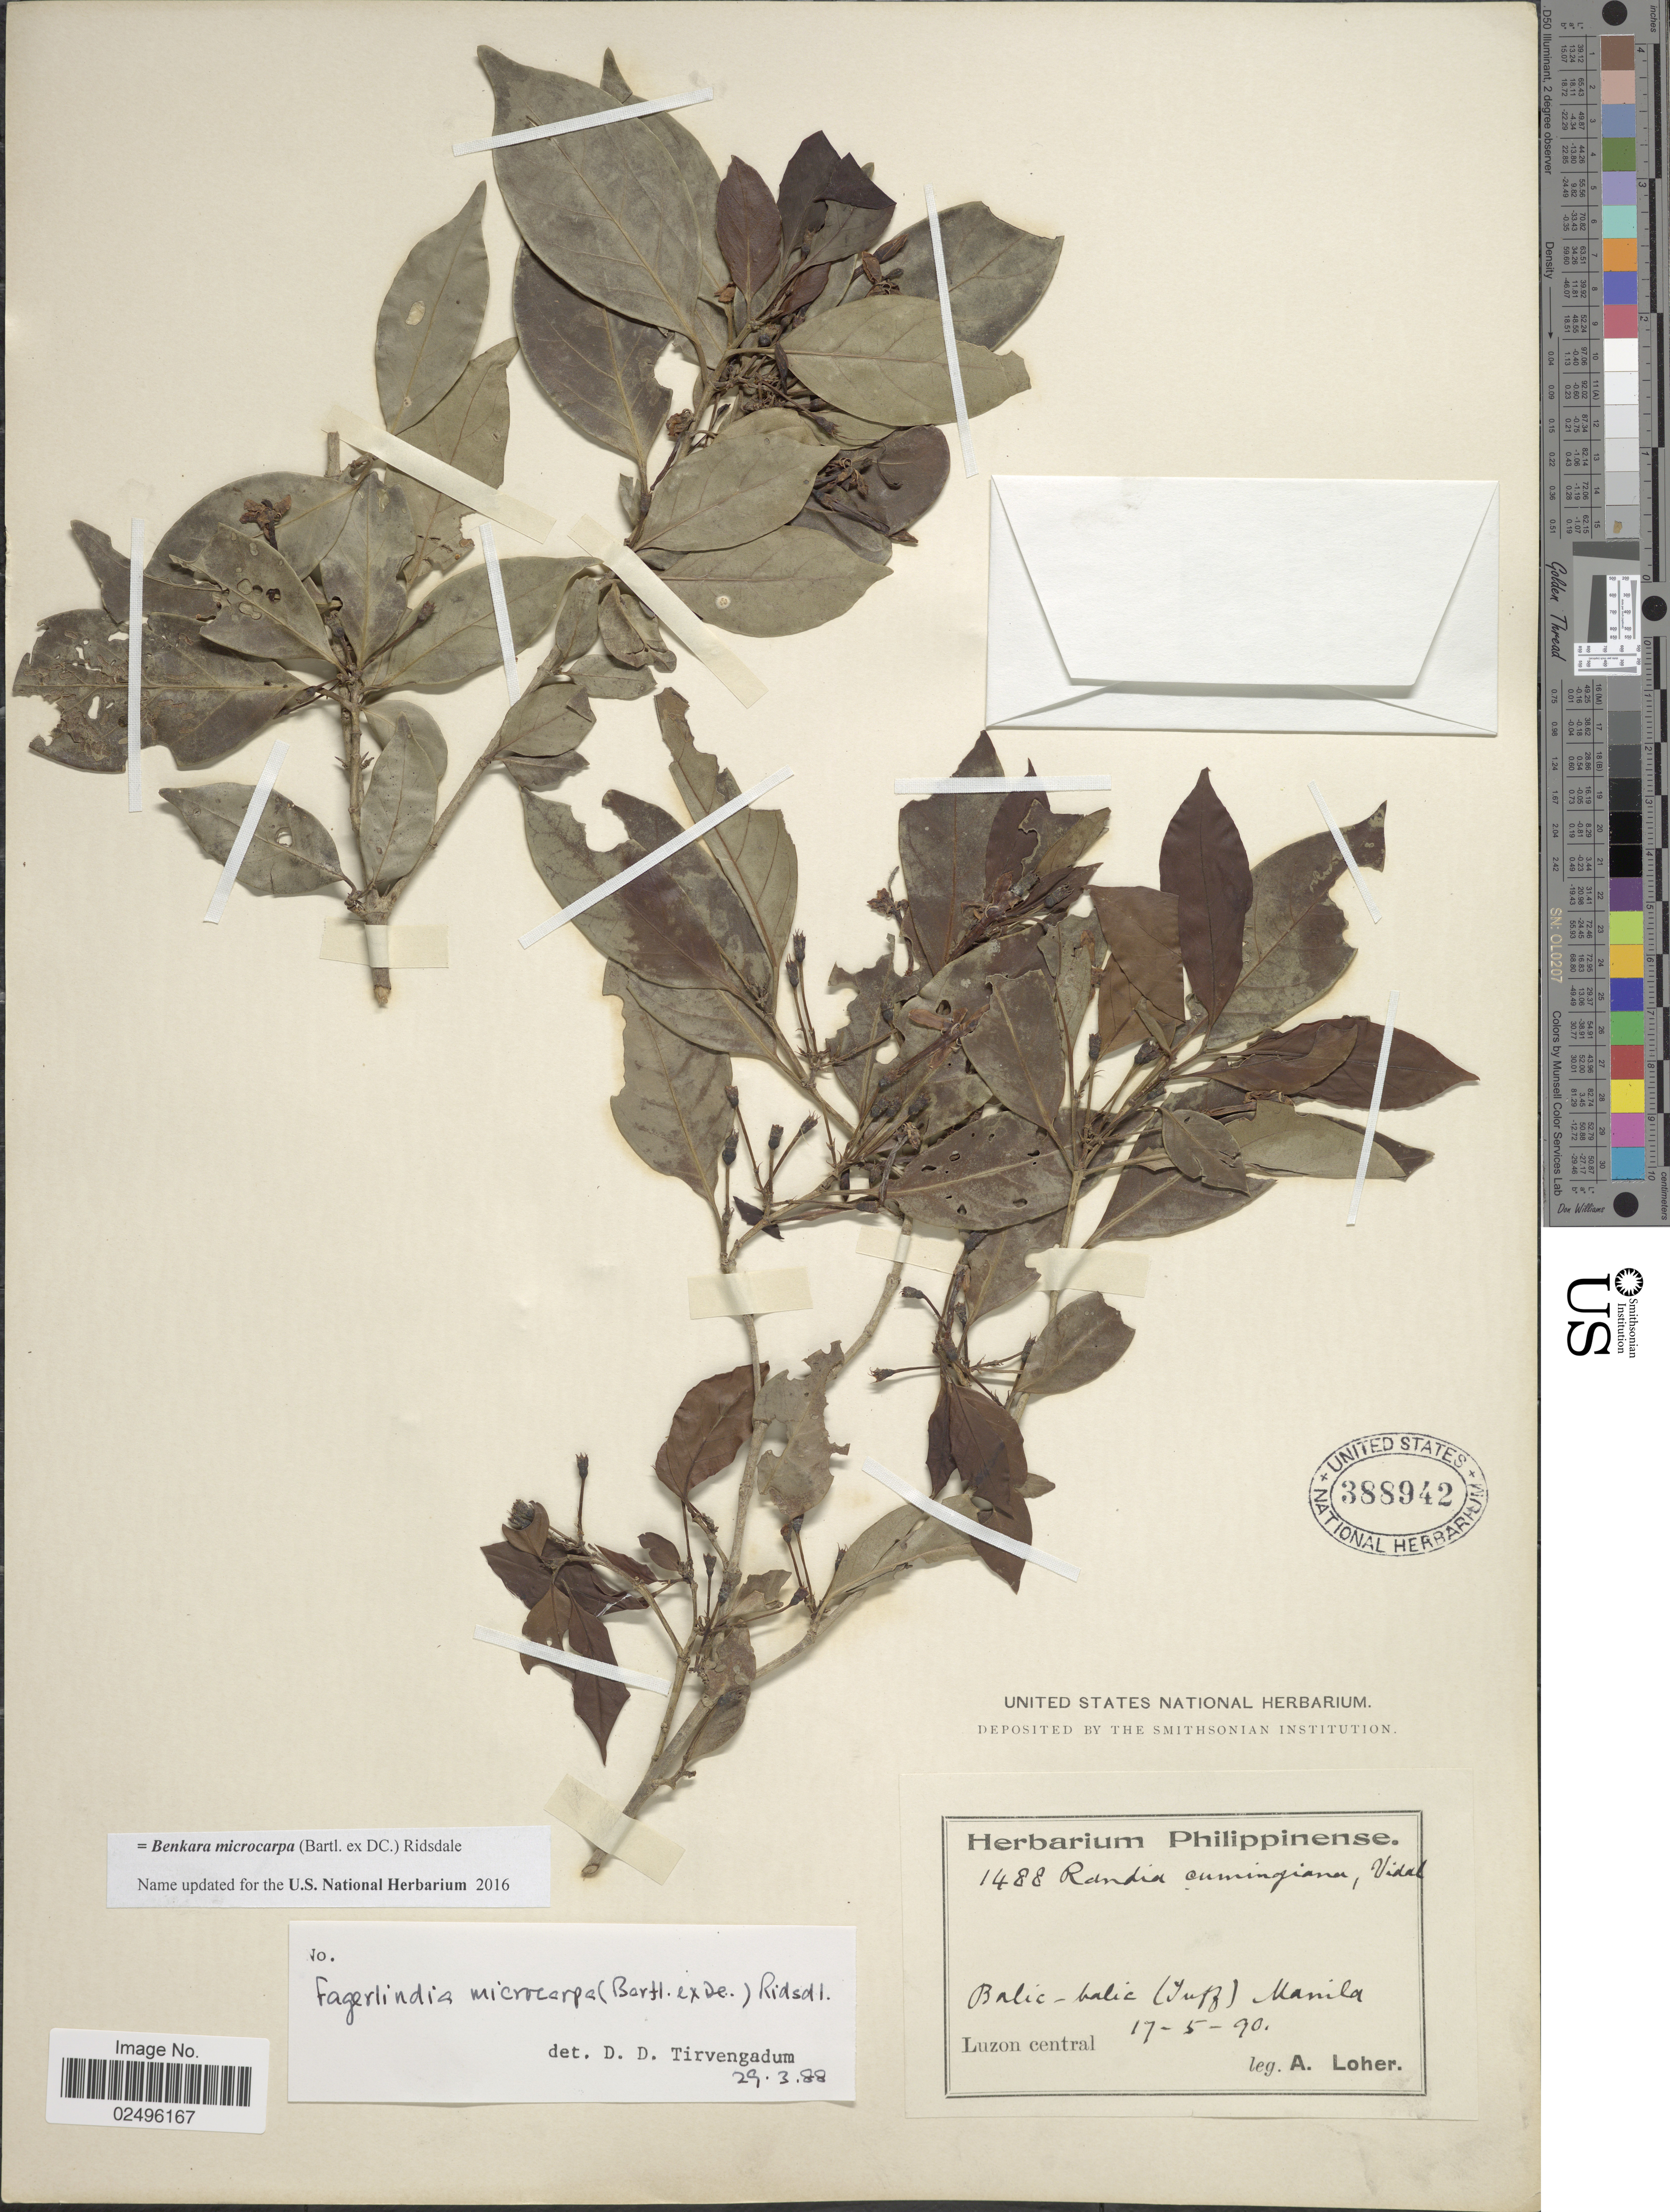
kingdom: Plantae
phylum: Tracheophyta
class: Magnoliopsida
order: Gentianales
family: Rubiaceae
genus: Fagerlindia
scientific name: Fagerlindia microcarpa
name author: (Bartl. ex DC.) Ridsdale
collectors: A. Loher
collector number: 1488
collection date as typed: Transcribed d/m/y: 17/5/90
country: Philippines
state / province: National Capital Region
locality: Balic-balic (Tuff) Manila, Luzon central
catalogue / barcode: US 388942